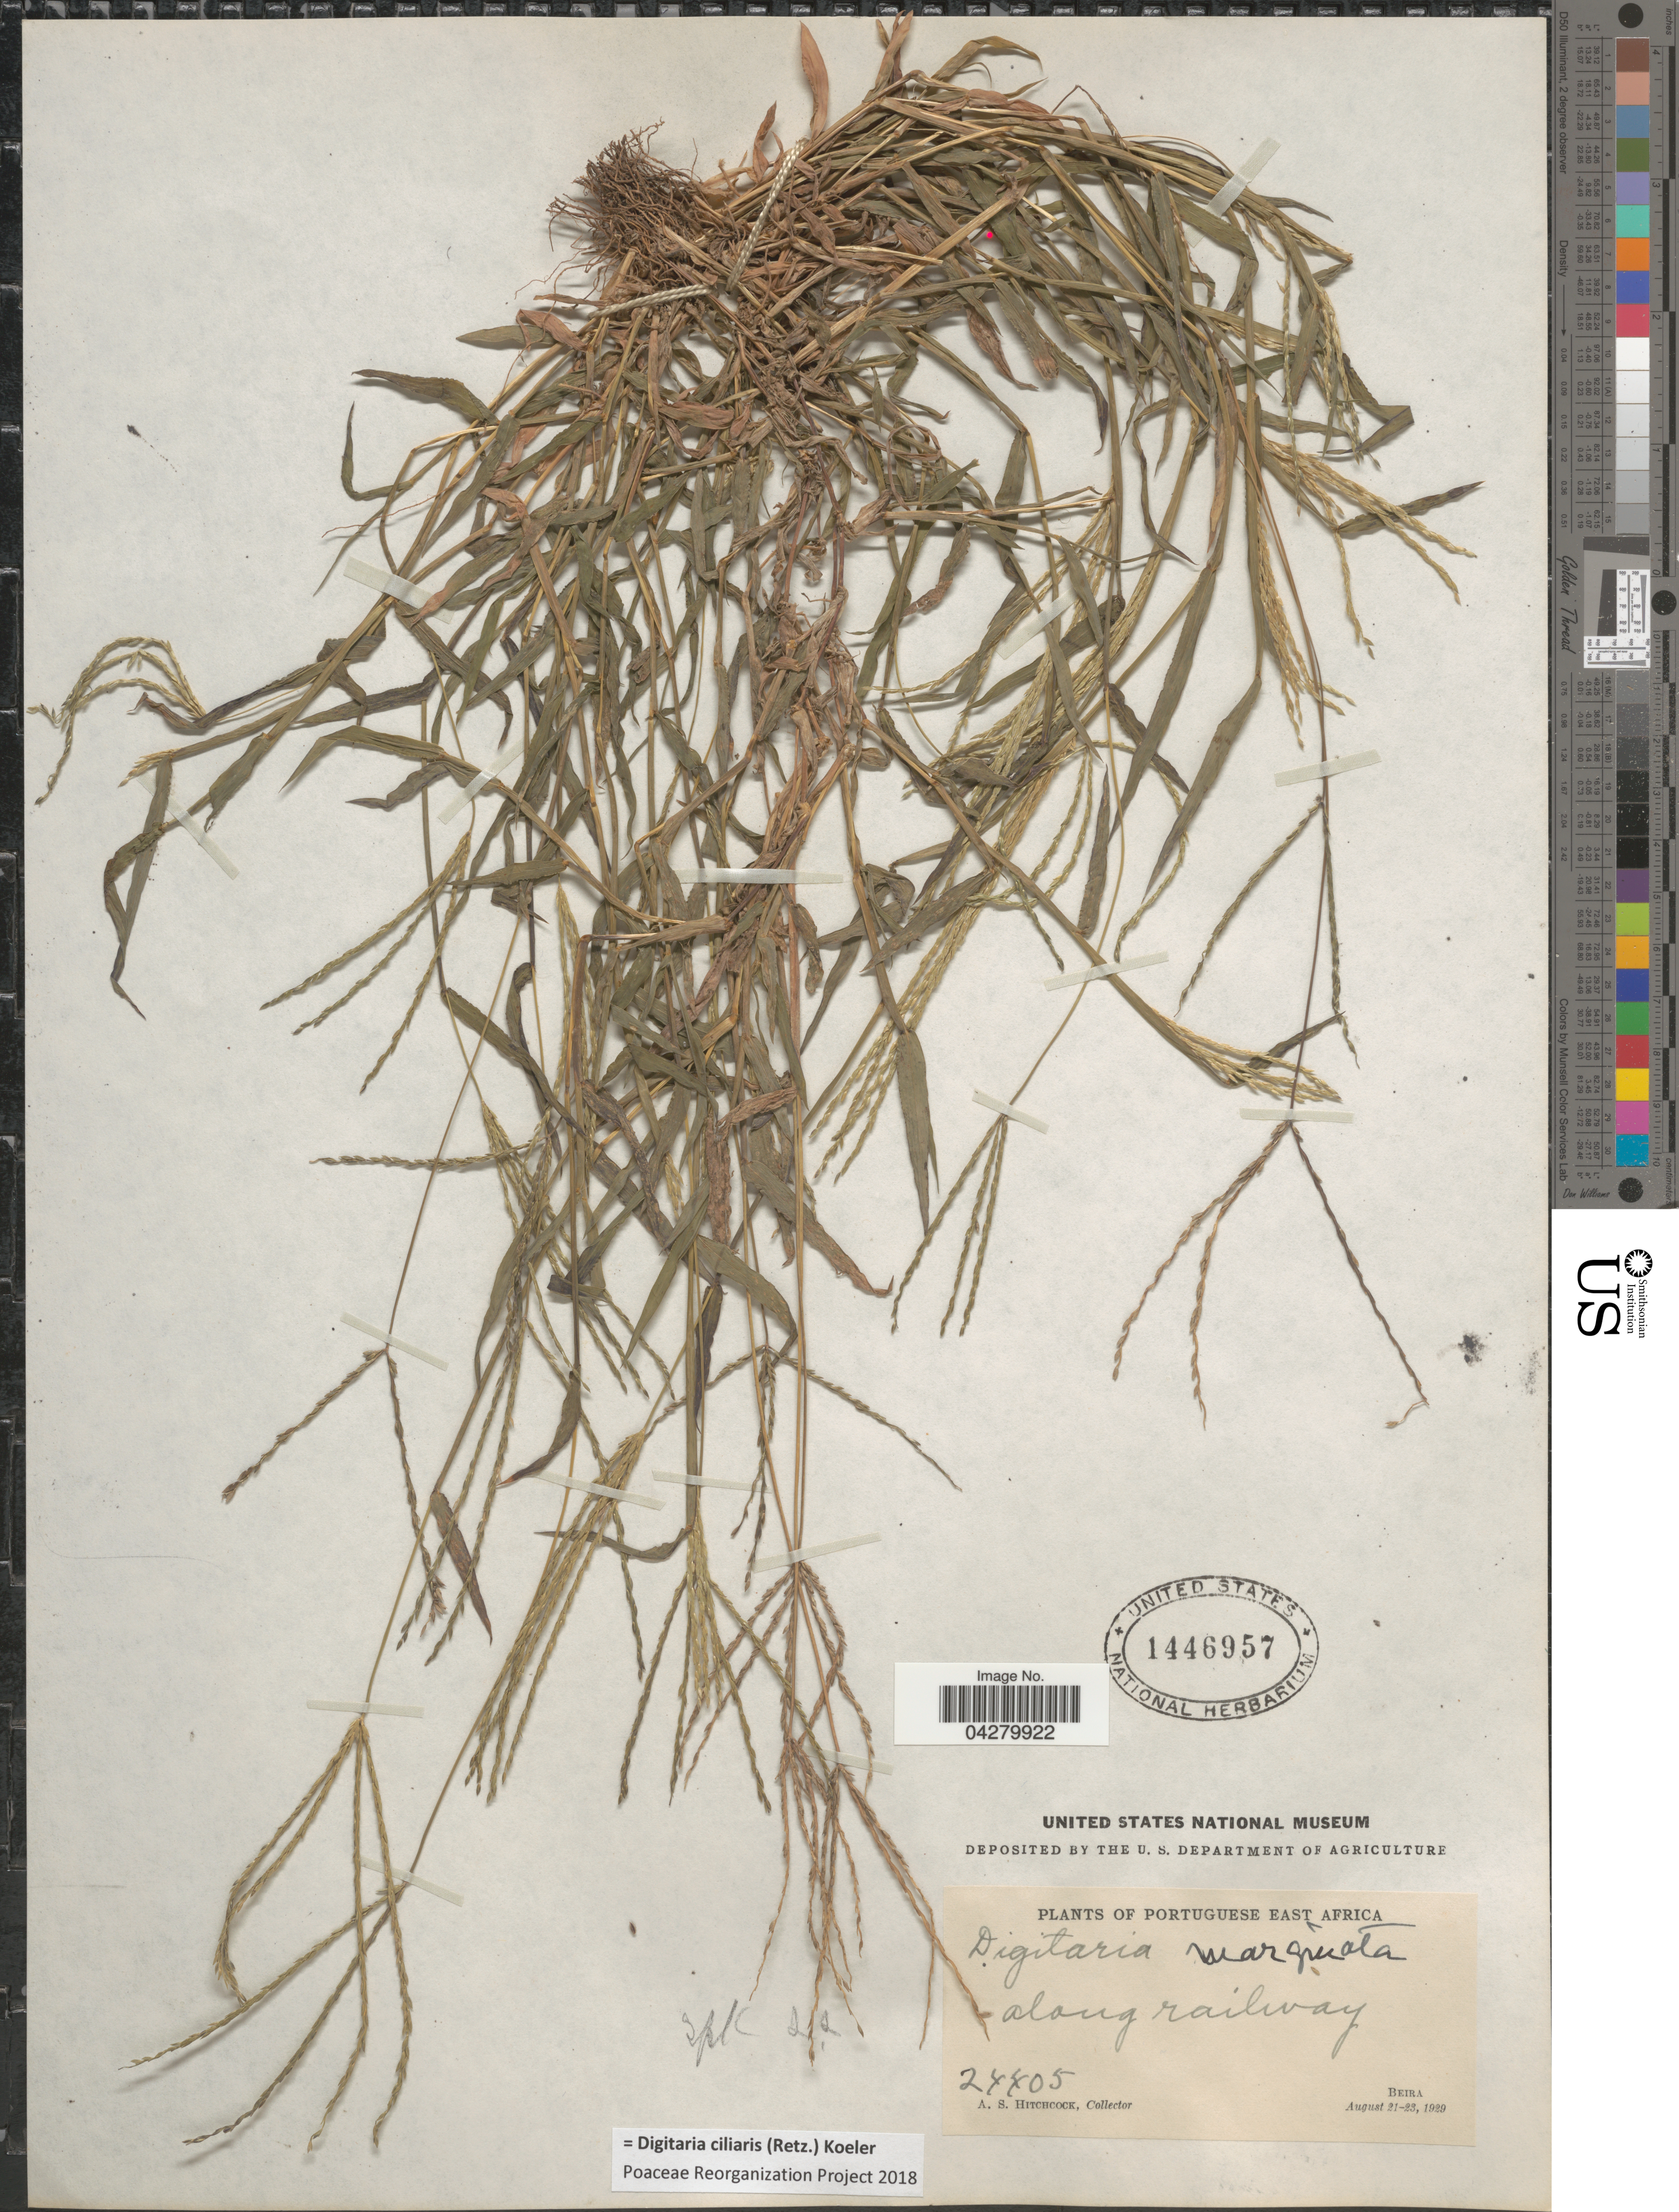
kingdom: Plantae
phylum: Tracheophyta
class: Liliopsida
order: Poales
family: Poaceae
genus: Digitaria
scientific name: Digitaria ciliaris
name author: (Retz.) Koeler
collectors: A. S. Hitchcock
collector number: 24405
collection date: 1929-08-21/1929-08-23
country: Mozambique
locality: Portuguese East Africa. Along railway. Beira.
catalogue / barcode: US 1446957